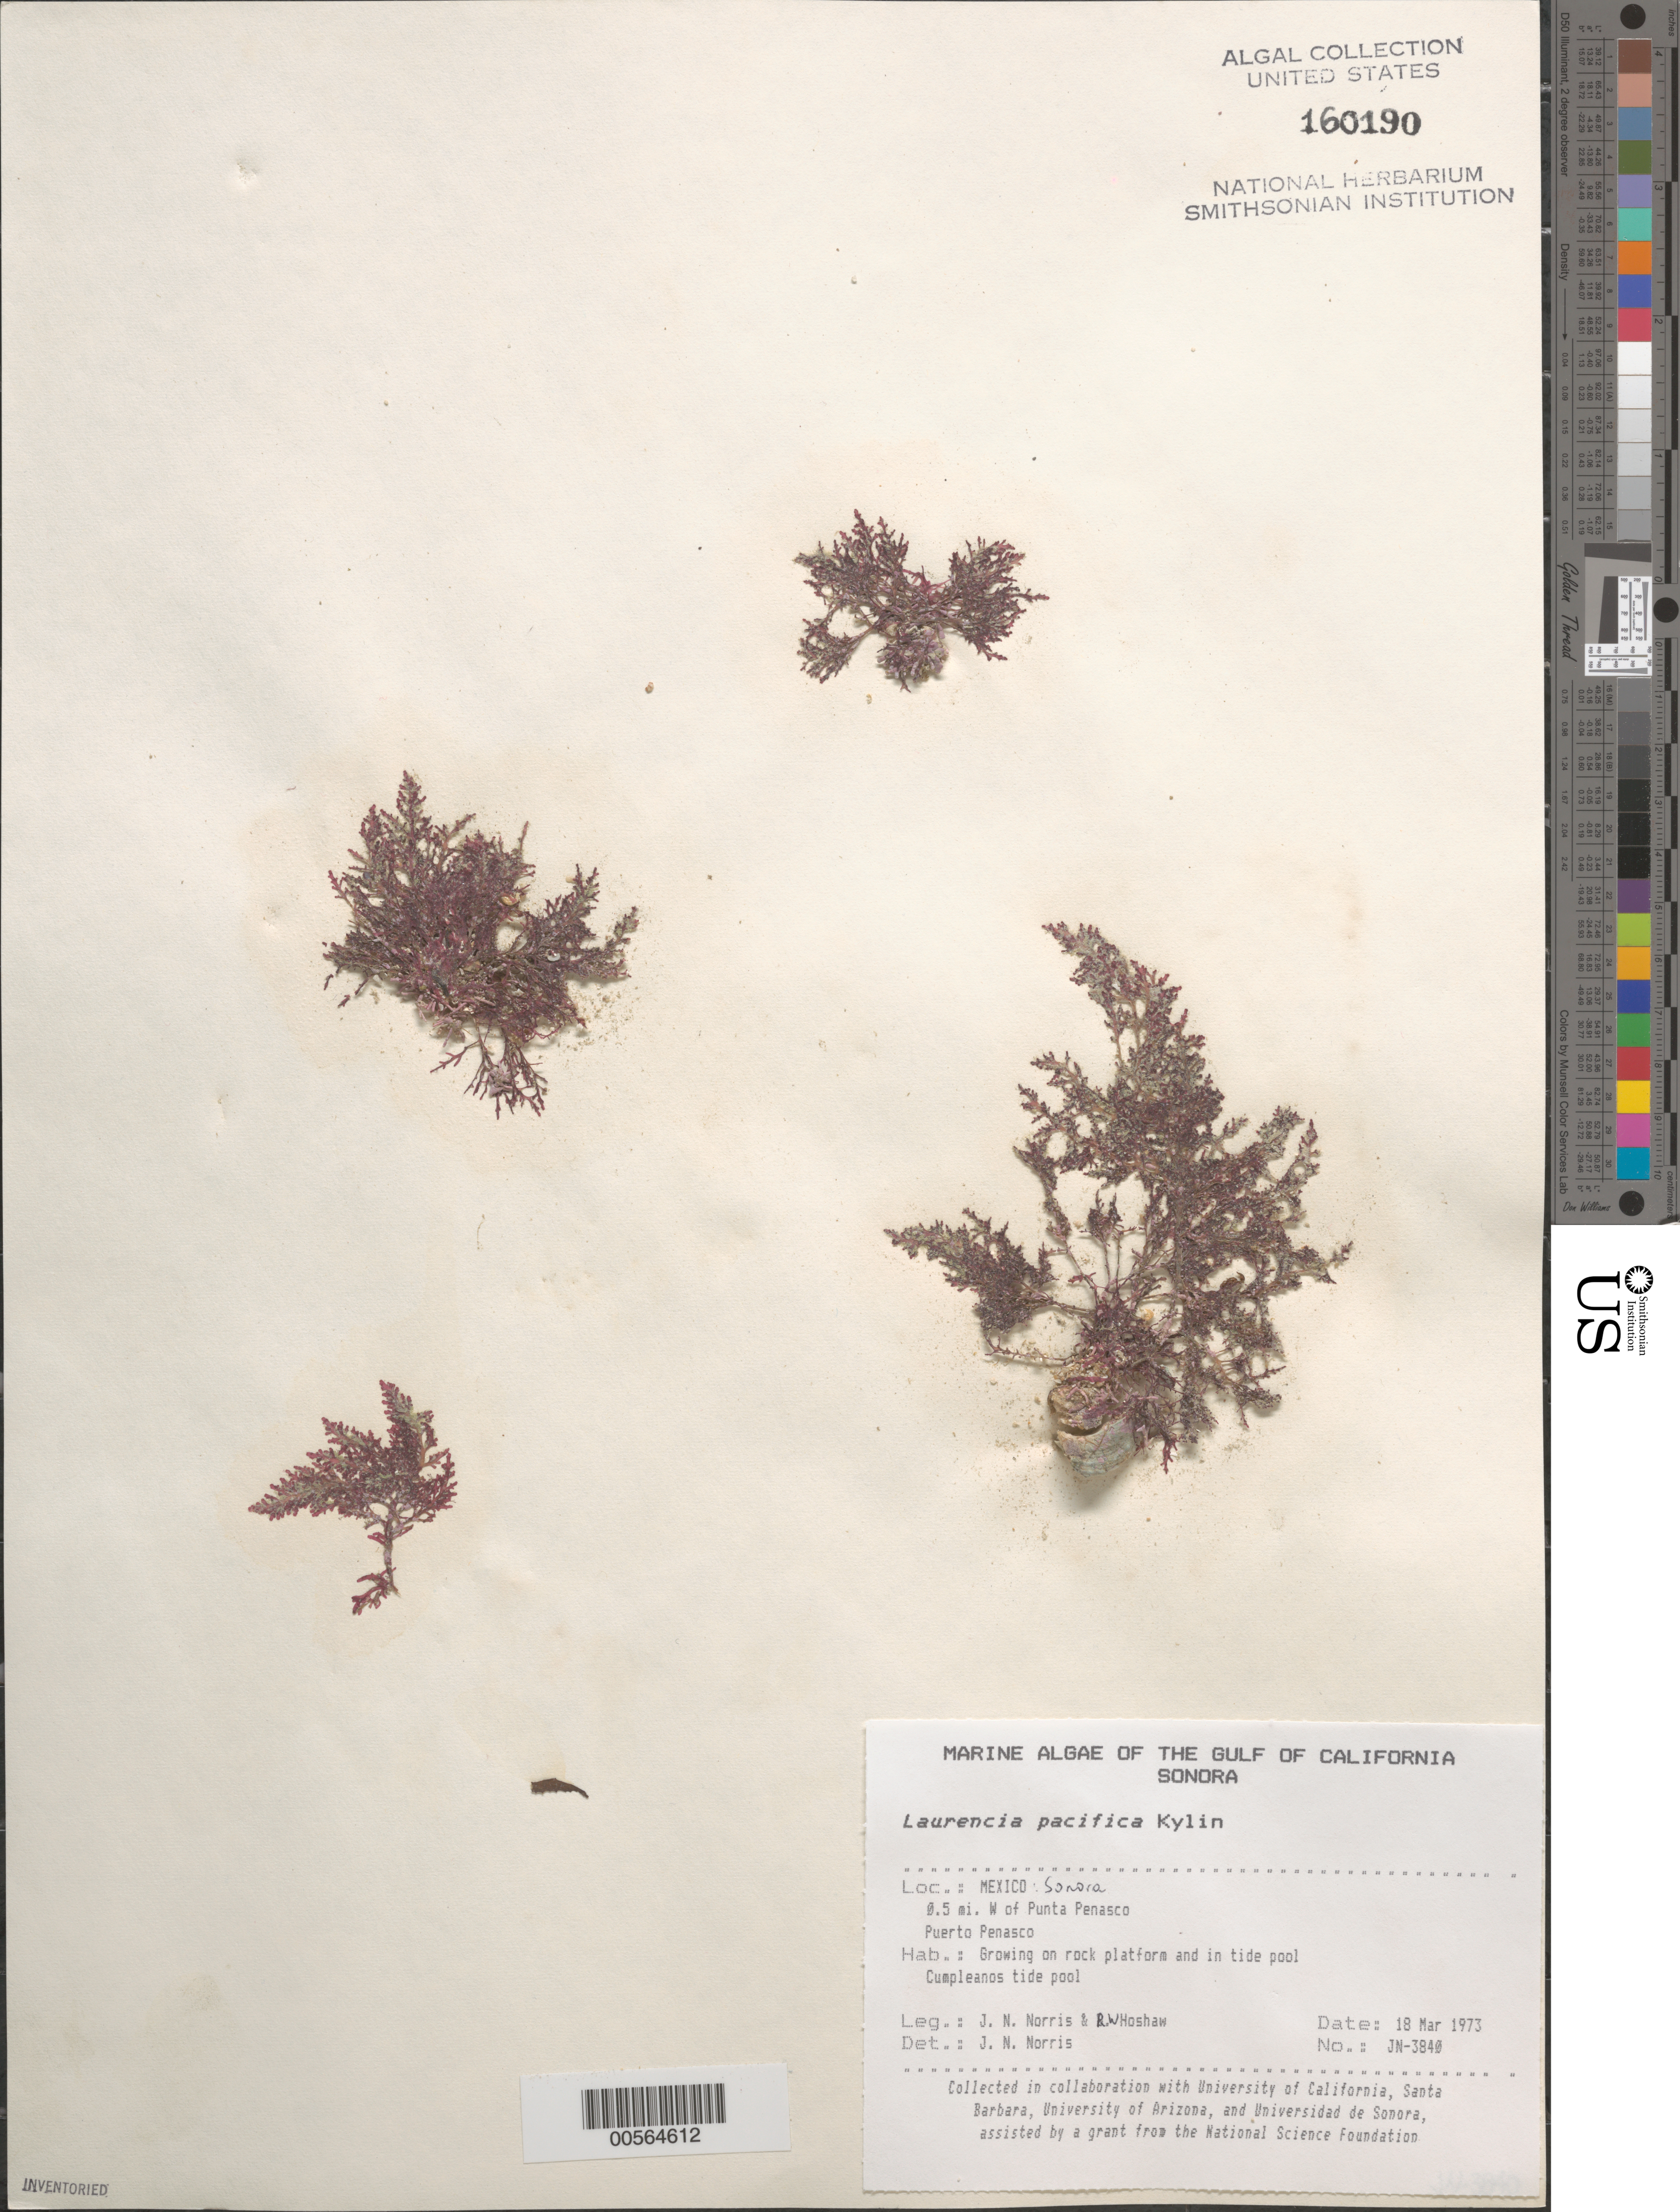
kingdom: Plantae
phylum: Rhodophyta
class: Florideophyceae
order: Ceramiales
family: Rhodomelaceae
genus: Laurencia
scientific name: Laurencia pacifica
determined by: Norris, James N.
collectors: J. N. Norris & R. Hoshaw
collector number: JN-3840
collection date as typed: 18 Mar 1973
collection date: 1973-03-18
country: Mexico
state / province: Sonora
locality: Puerto Penasco, Cumpleanos Tide Pool, 0.5 mile west of Punta Penasco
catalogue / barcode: US 160190